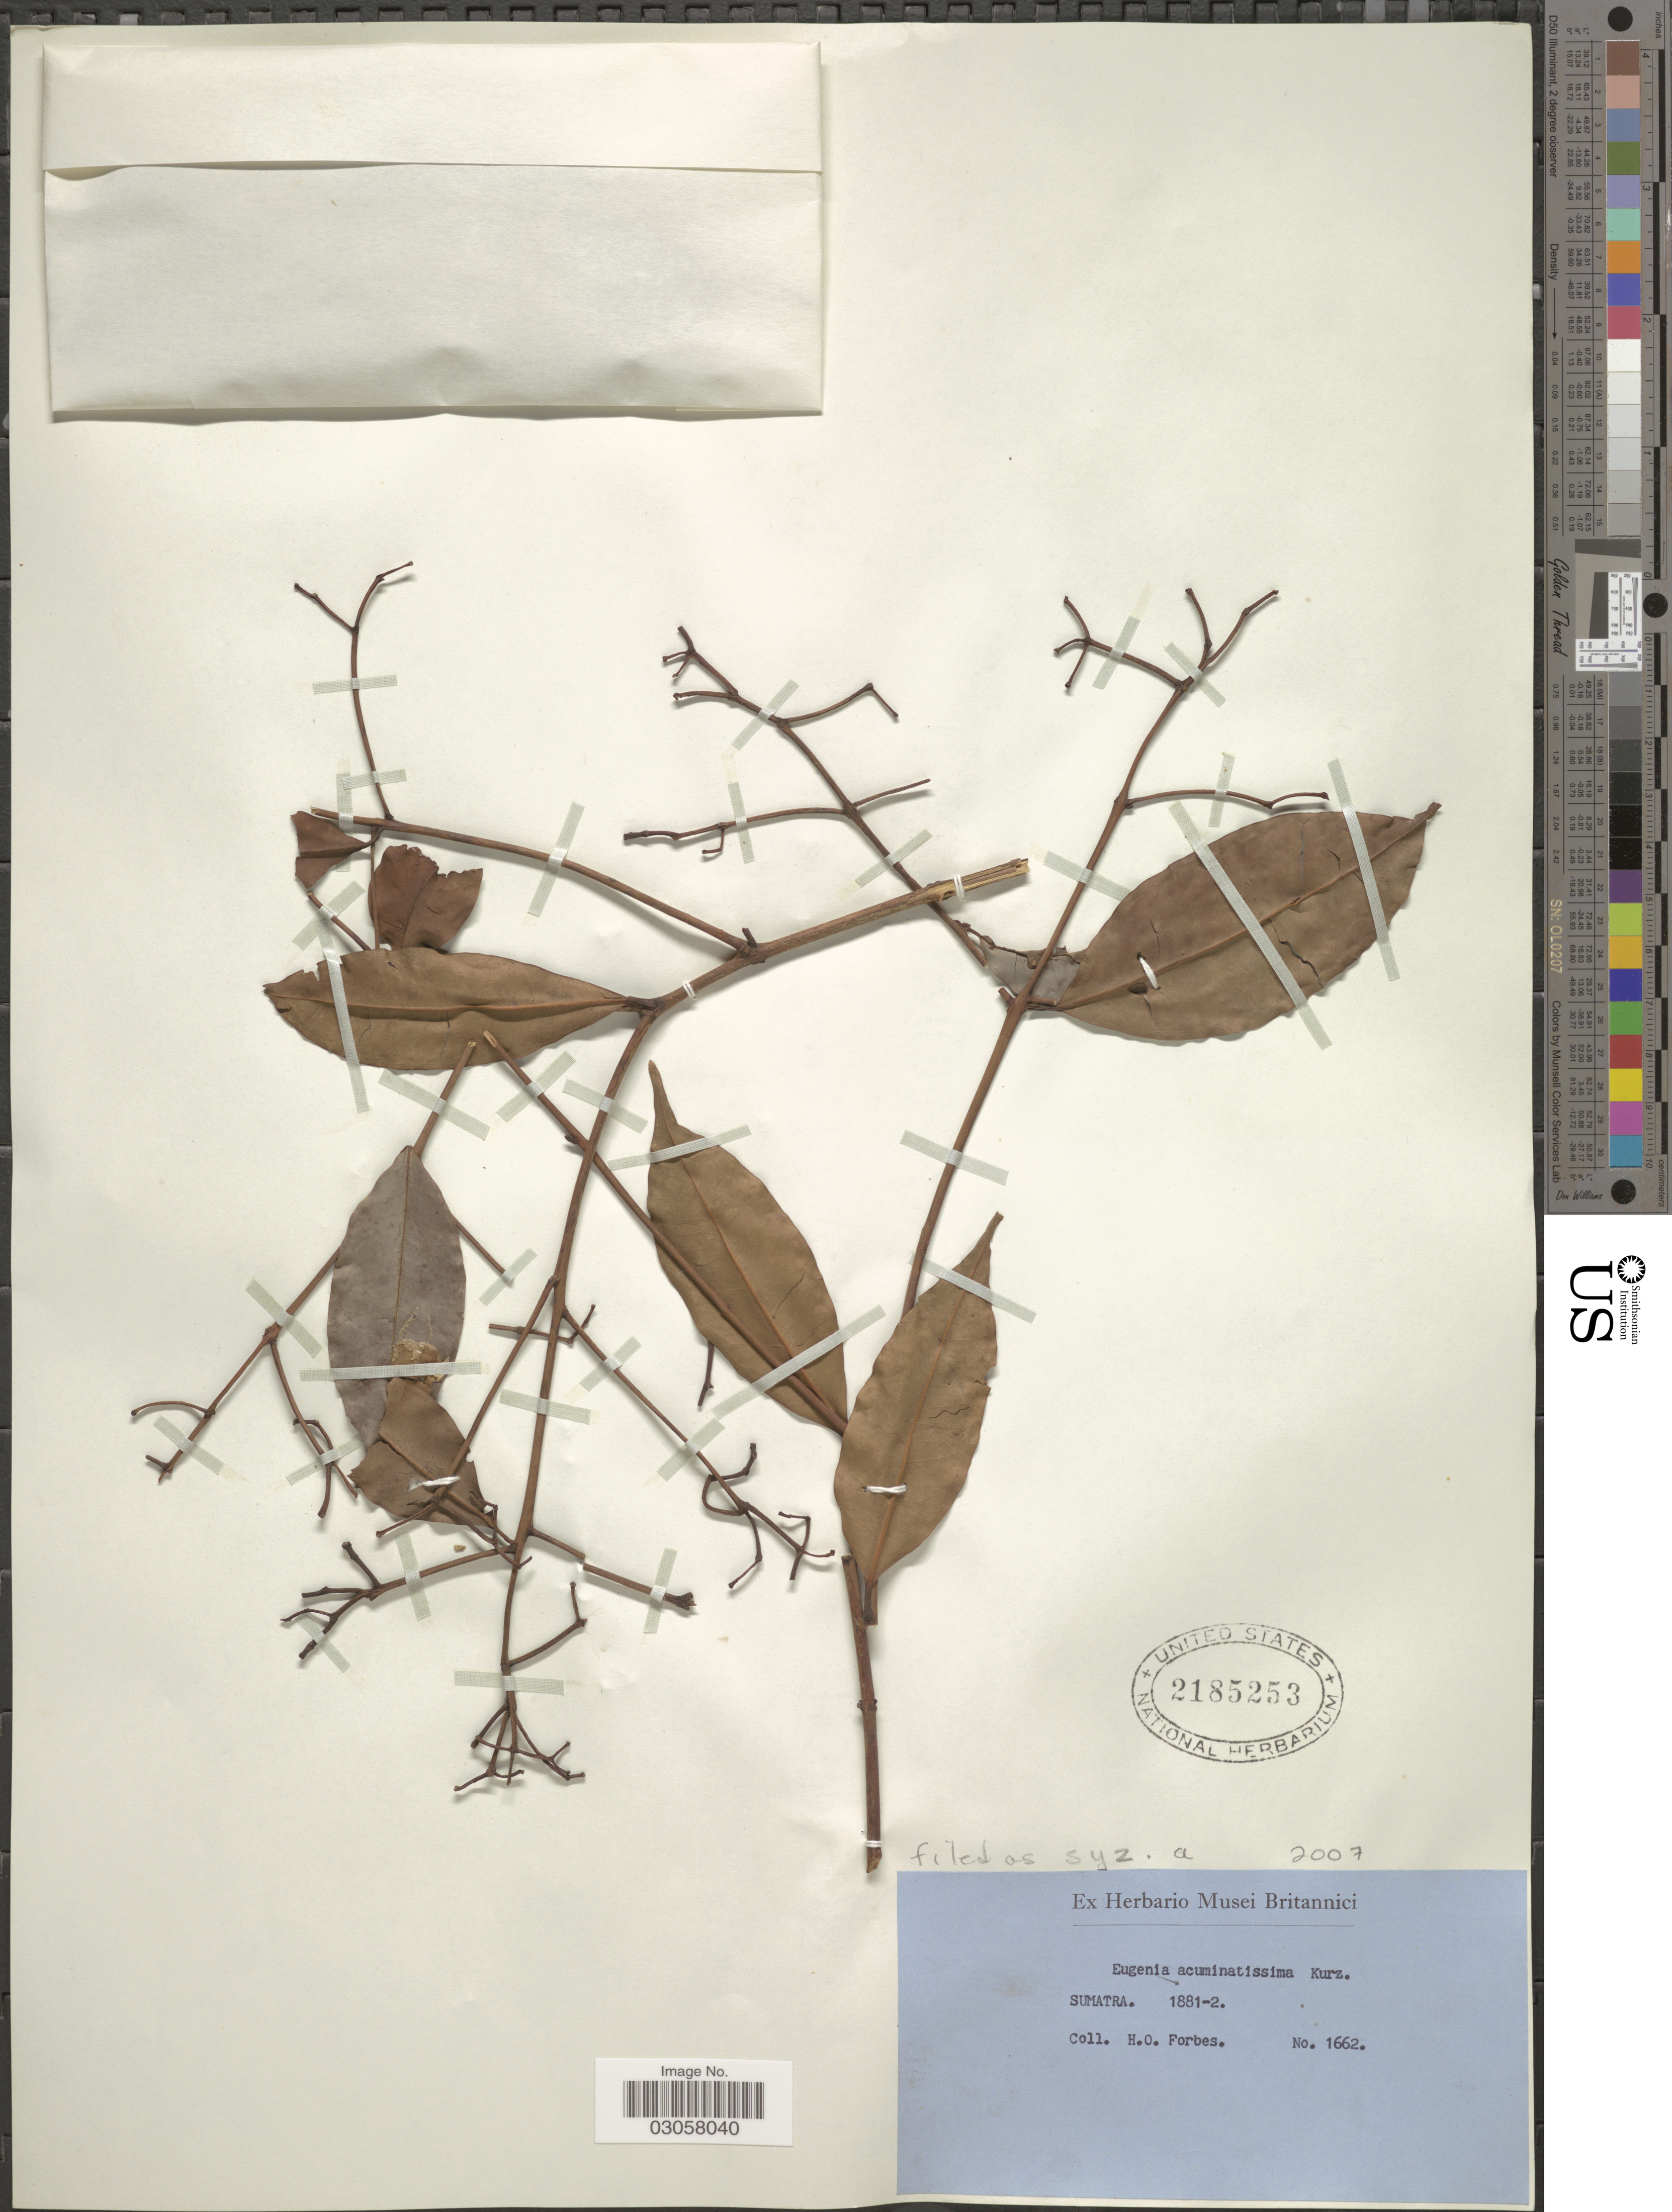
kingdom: Plantae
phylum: Tracheophyta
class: Magnoliopsida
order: Myrtales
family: Myrtaceae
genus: Syzygium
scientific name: Syzygium acuminatissimum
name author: (Blume) DC.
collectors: H. O. Forbes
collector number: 1662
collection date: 1881/1882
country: Indonesia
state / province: Sumatra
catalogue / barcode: US 2185253